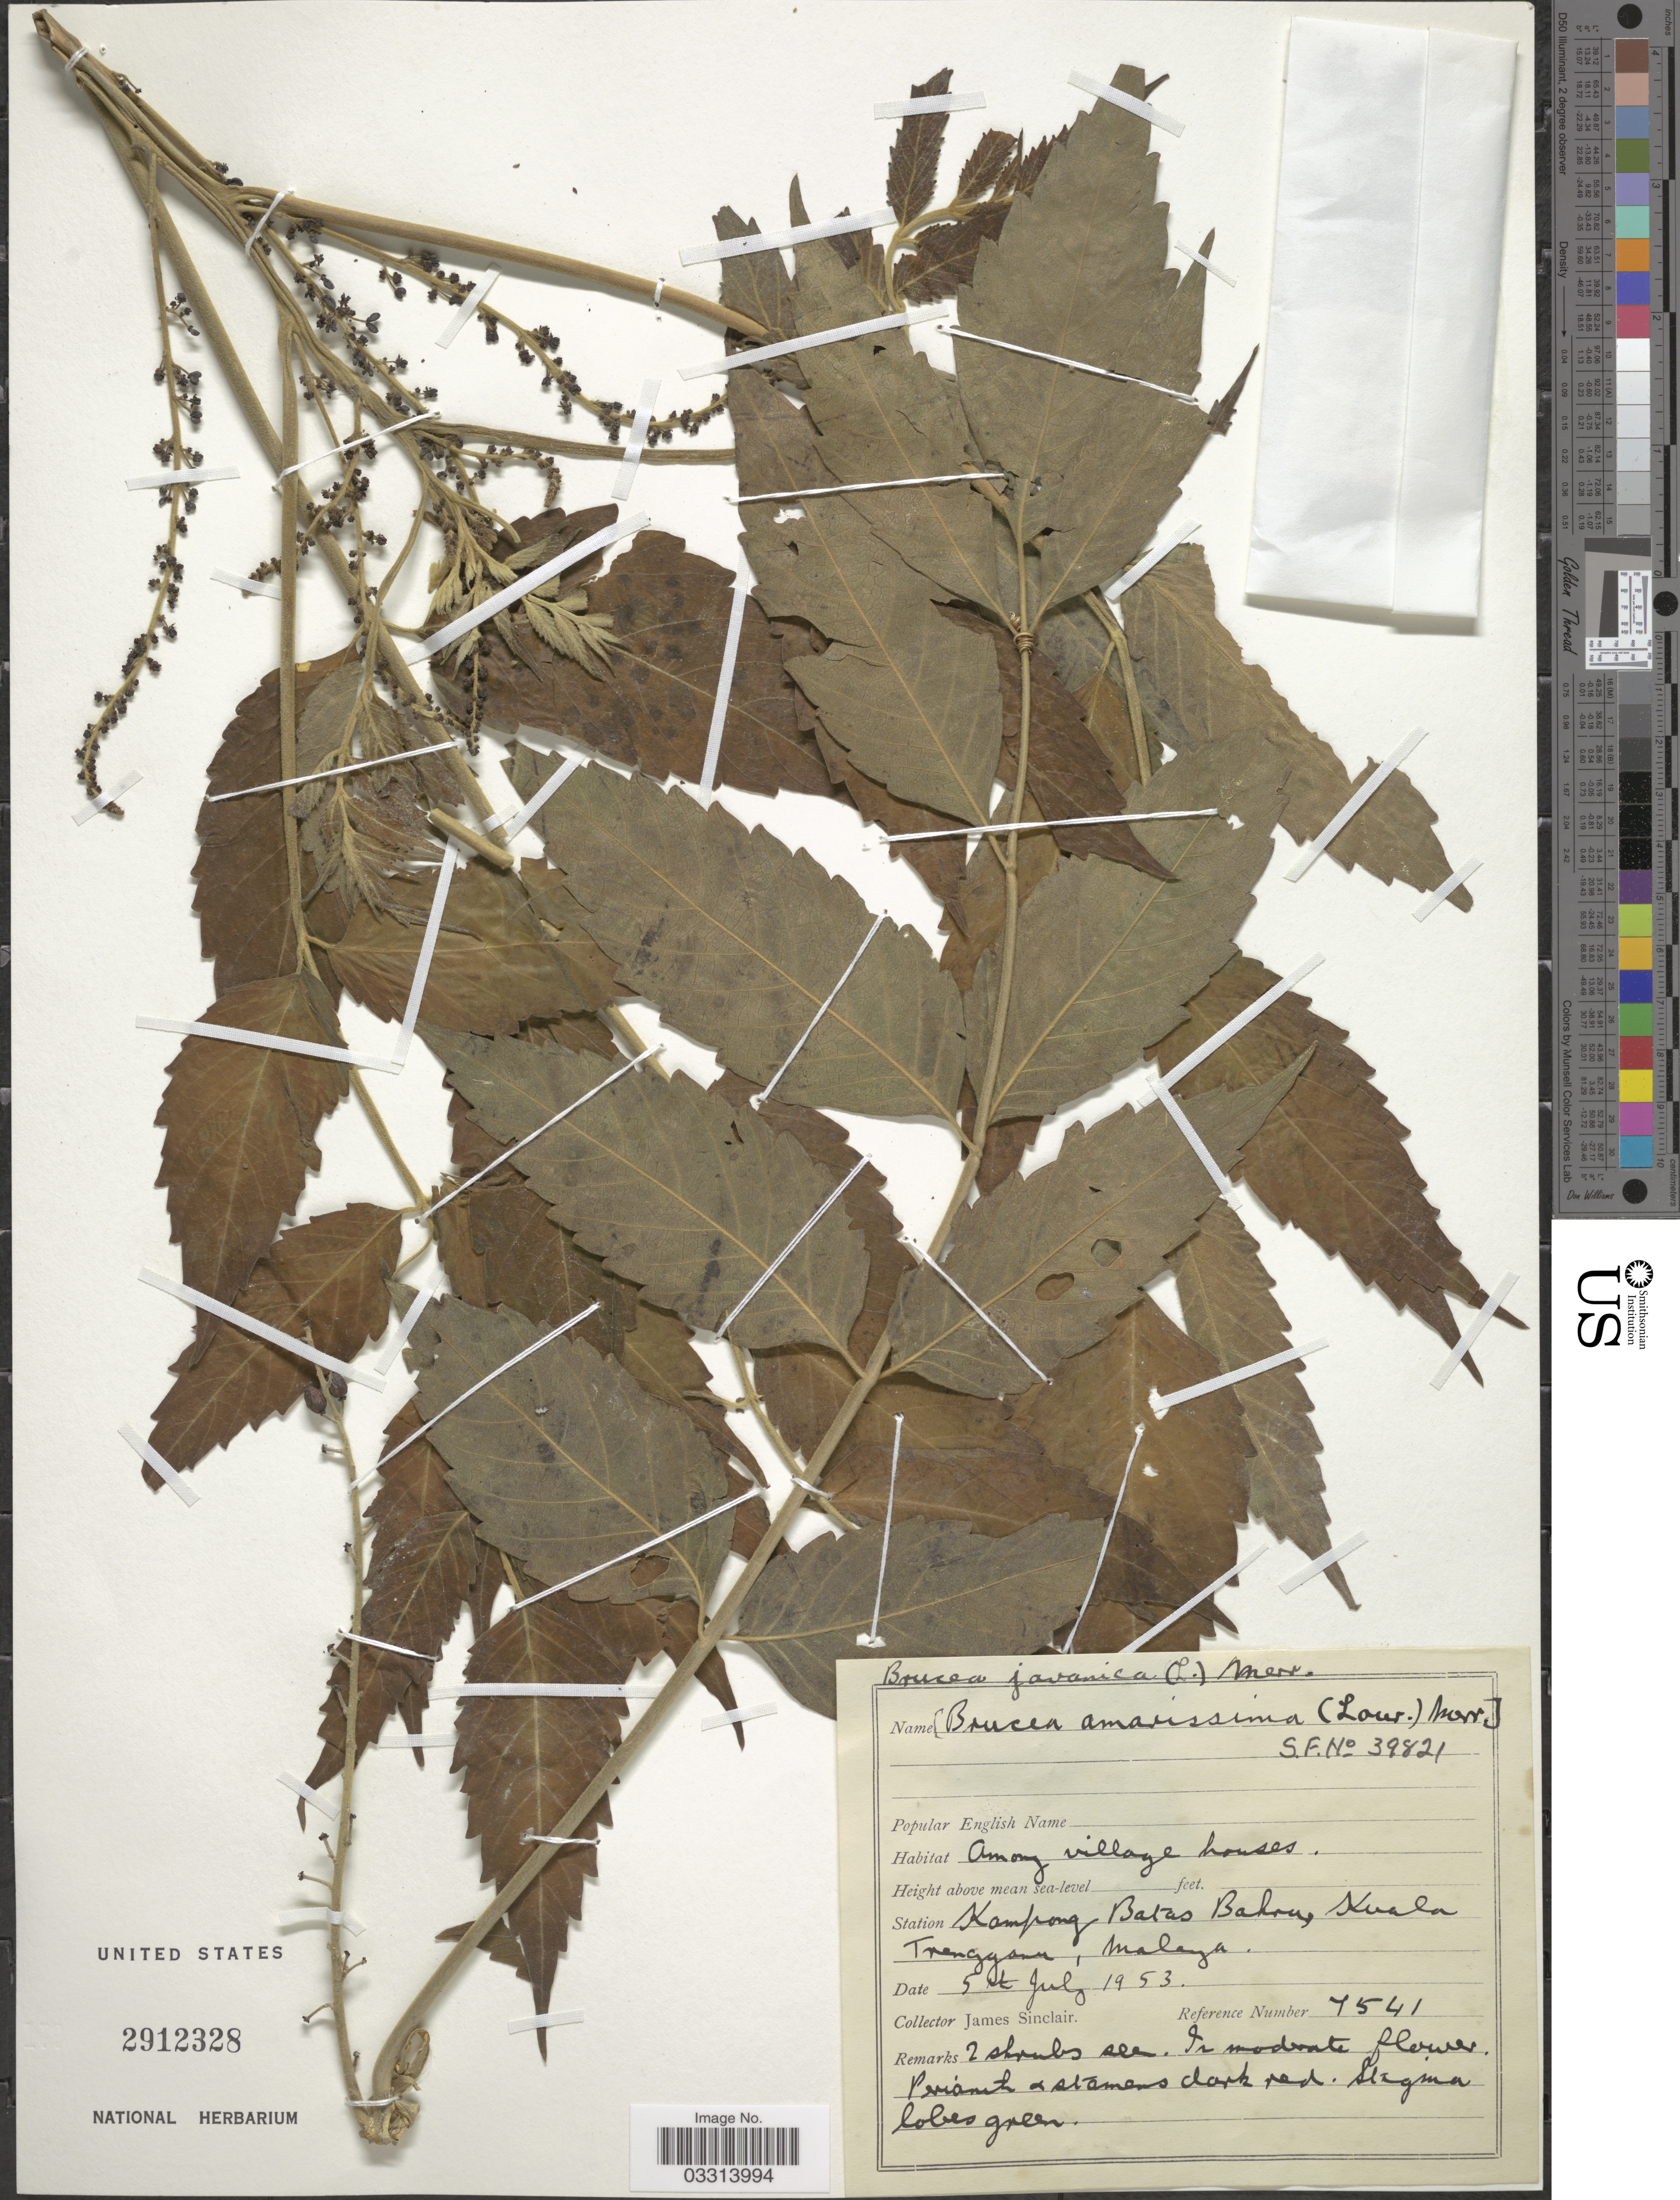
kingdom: Plantae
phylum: Tracheophyta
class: Magnoliopsida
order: Sapindales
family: Simaroubaceae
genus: Brucea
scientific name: Brucea javanica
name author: (L.) Merr.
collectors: J. Sinclair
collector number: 7541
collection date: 1953-07-05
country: Malaysia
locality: station Kampong Batas Bakou, Kuala Trengganu.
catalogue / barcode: US 2912328